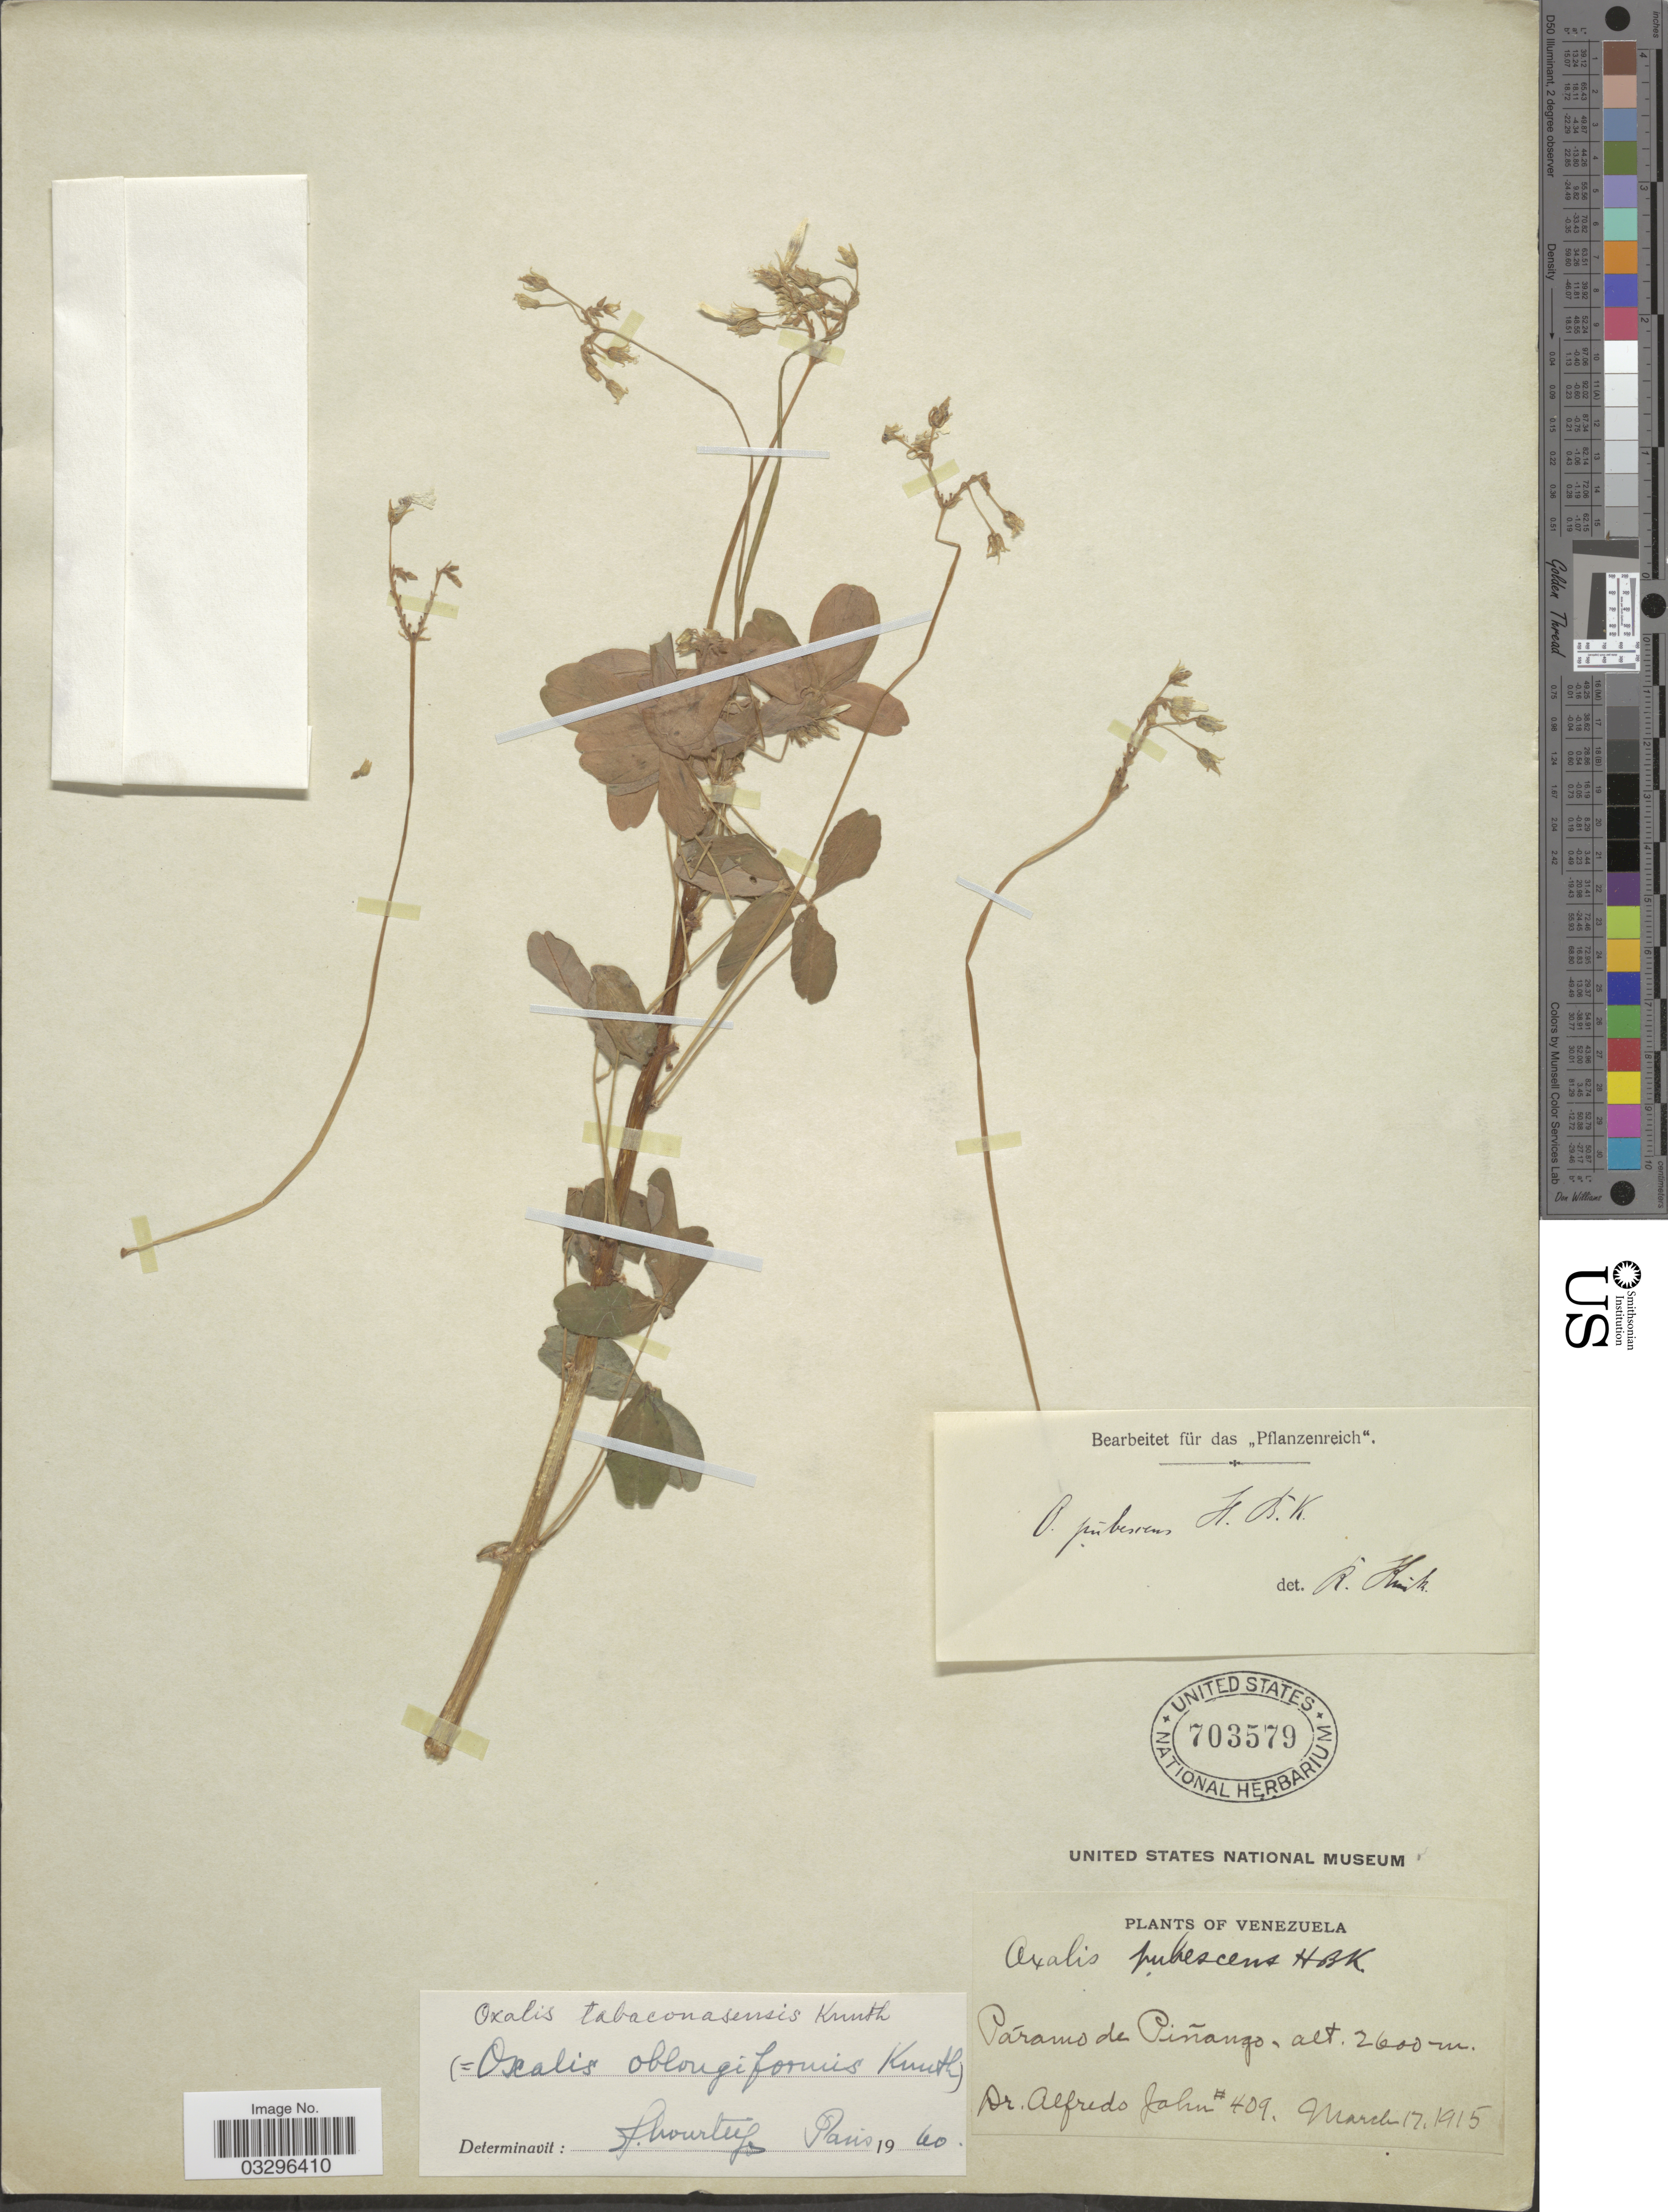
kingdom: Plantae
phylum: Tracheophyta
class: Magnoliopsida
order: Oxalidales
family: Oxalidaceae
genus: Oxalis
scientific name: Oxalis tabaconasensis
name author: R. Knuth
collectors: A. Jahn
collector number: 409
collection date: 1915-03-17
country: Venezuela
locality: Páramo de Piñango.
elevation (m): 2600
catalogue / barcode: US 703579